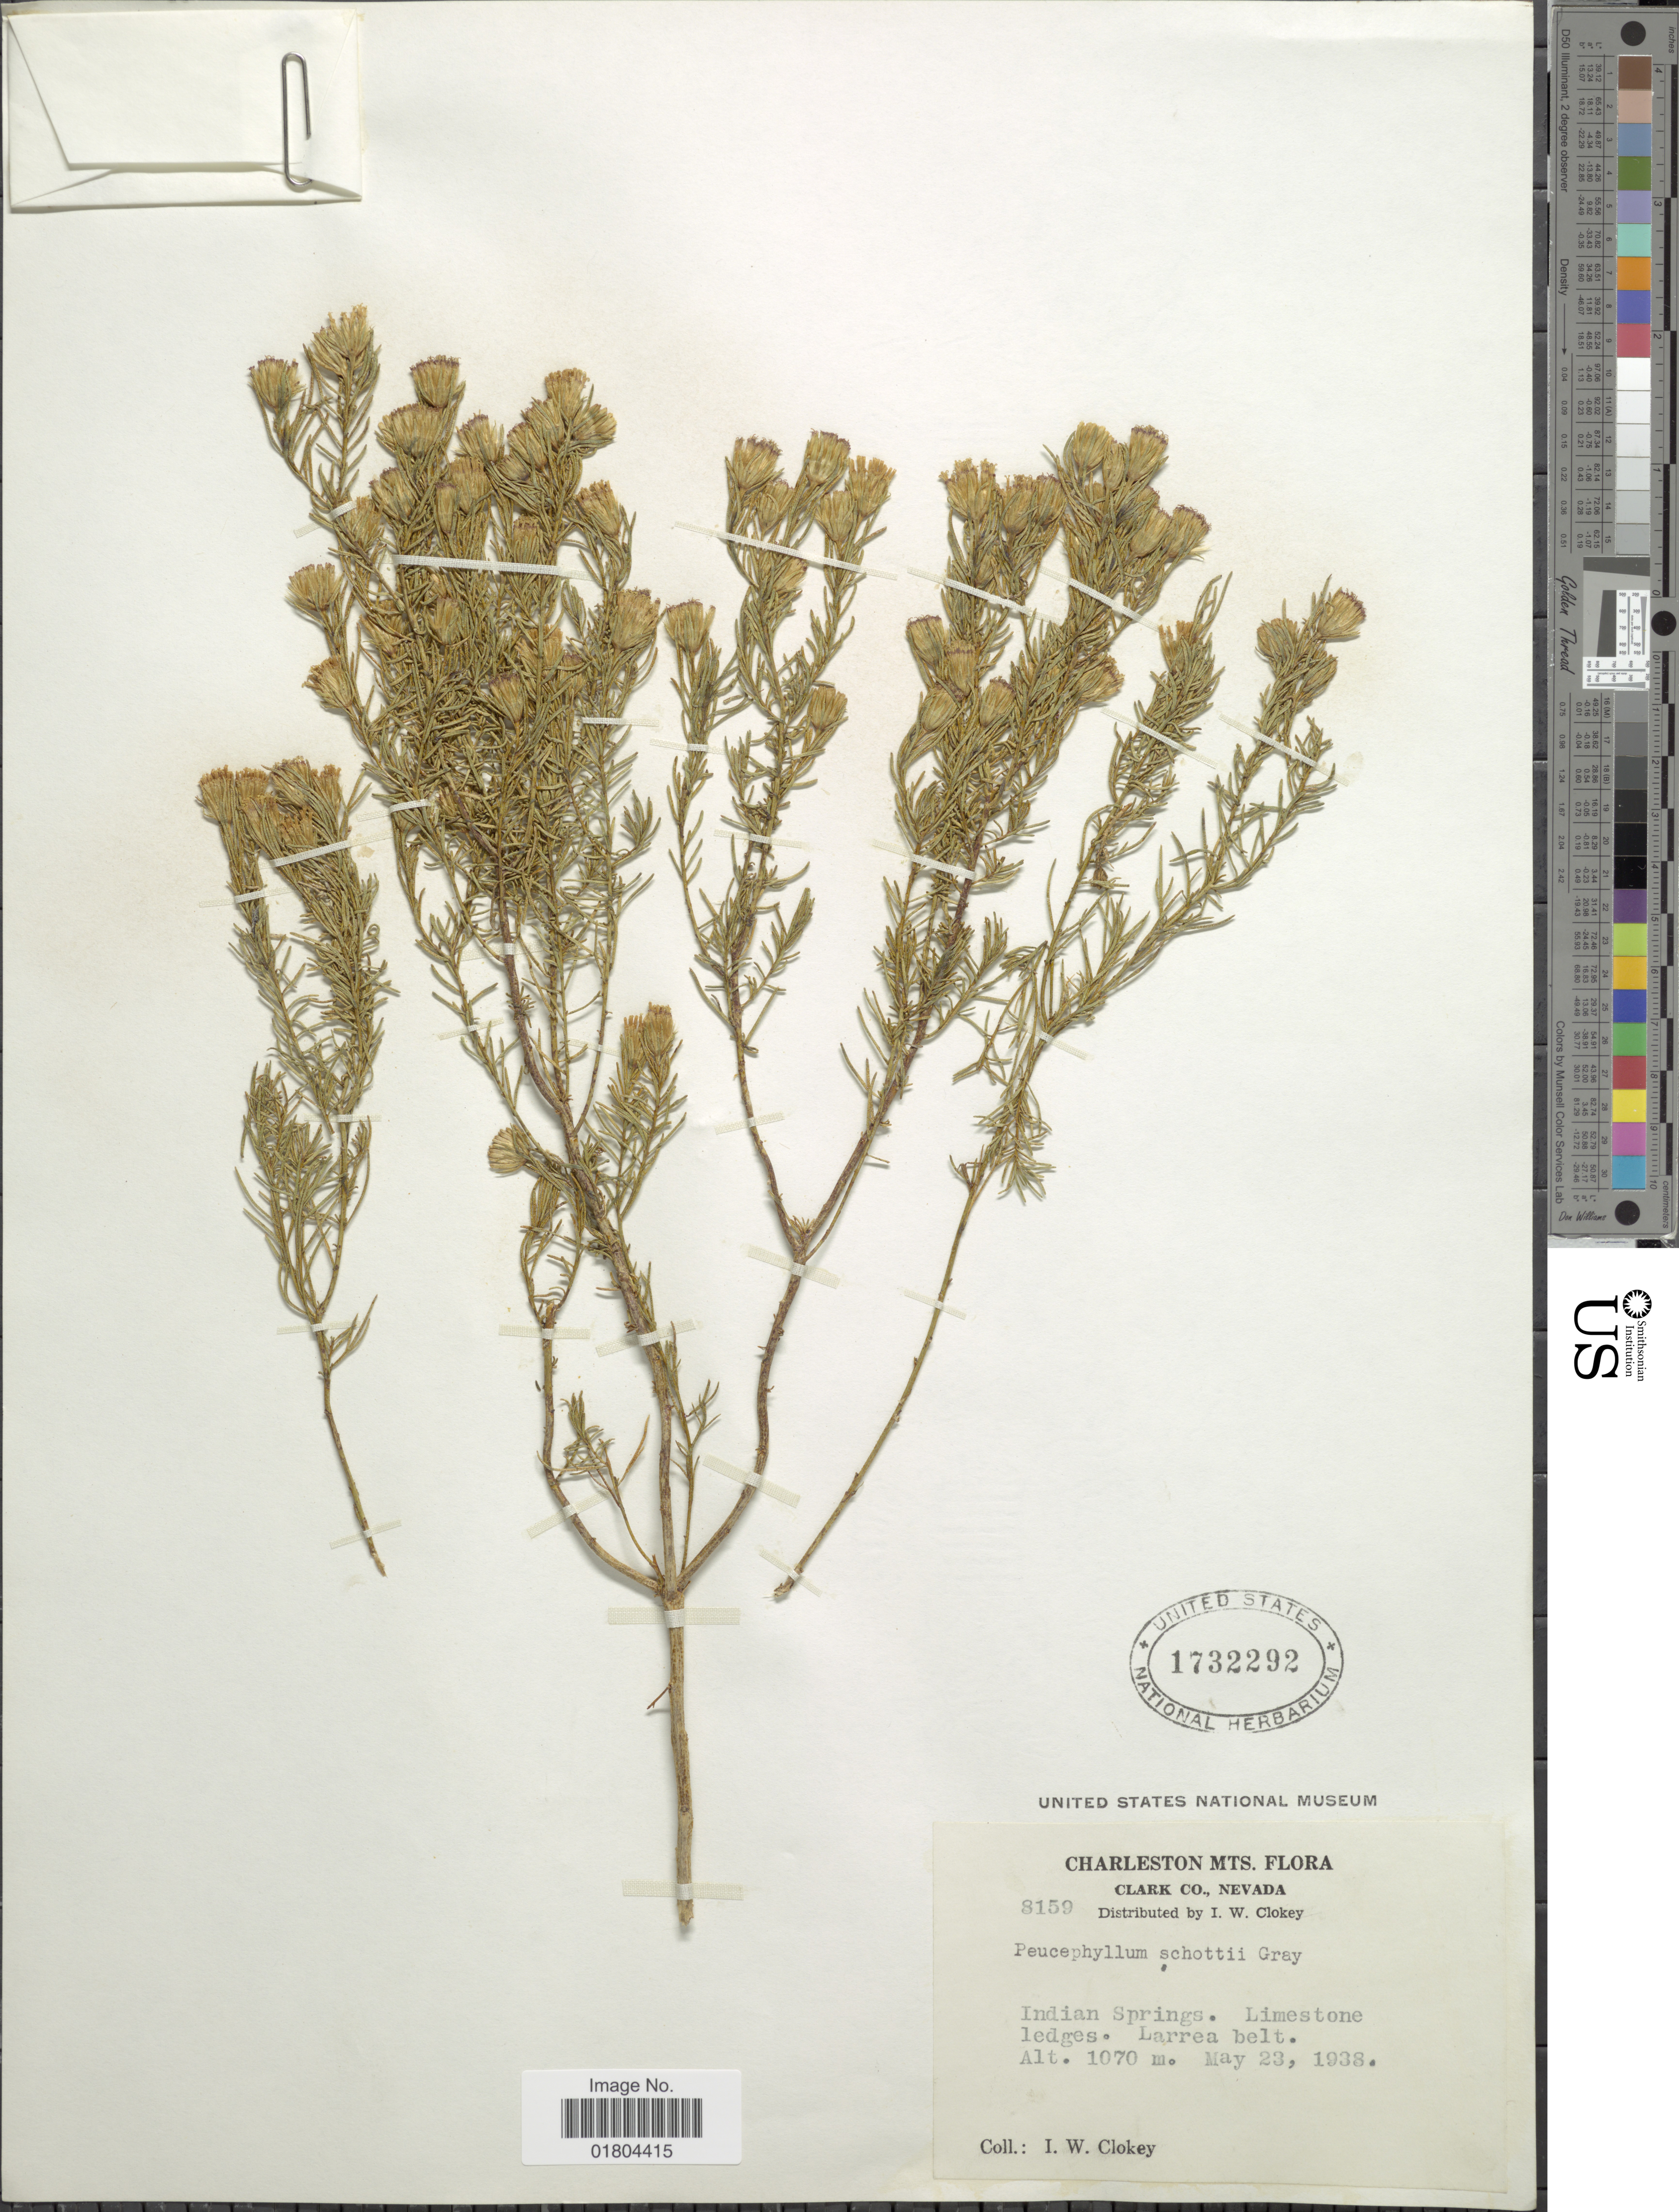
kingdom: Plantae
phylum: Tracheophyta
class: Magnoliopsida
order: Asterales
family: Asteraceae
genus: Peucephyllum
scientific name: Peucephyllum schottii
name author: A. Gray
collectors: I. W. Clokey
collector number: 8159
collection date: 1938-05-23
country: United States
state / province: Nevada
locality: Charleston Mts, Clark Co, Indian Springs. Limestone ledges. Larrea belt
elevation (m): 1070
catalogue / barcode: US 1732292